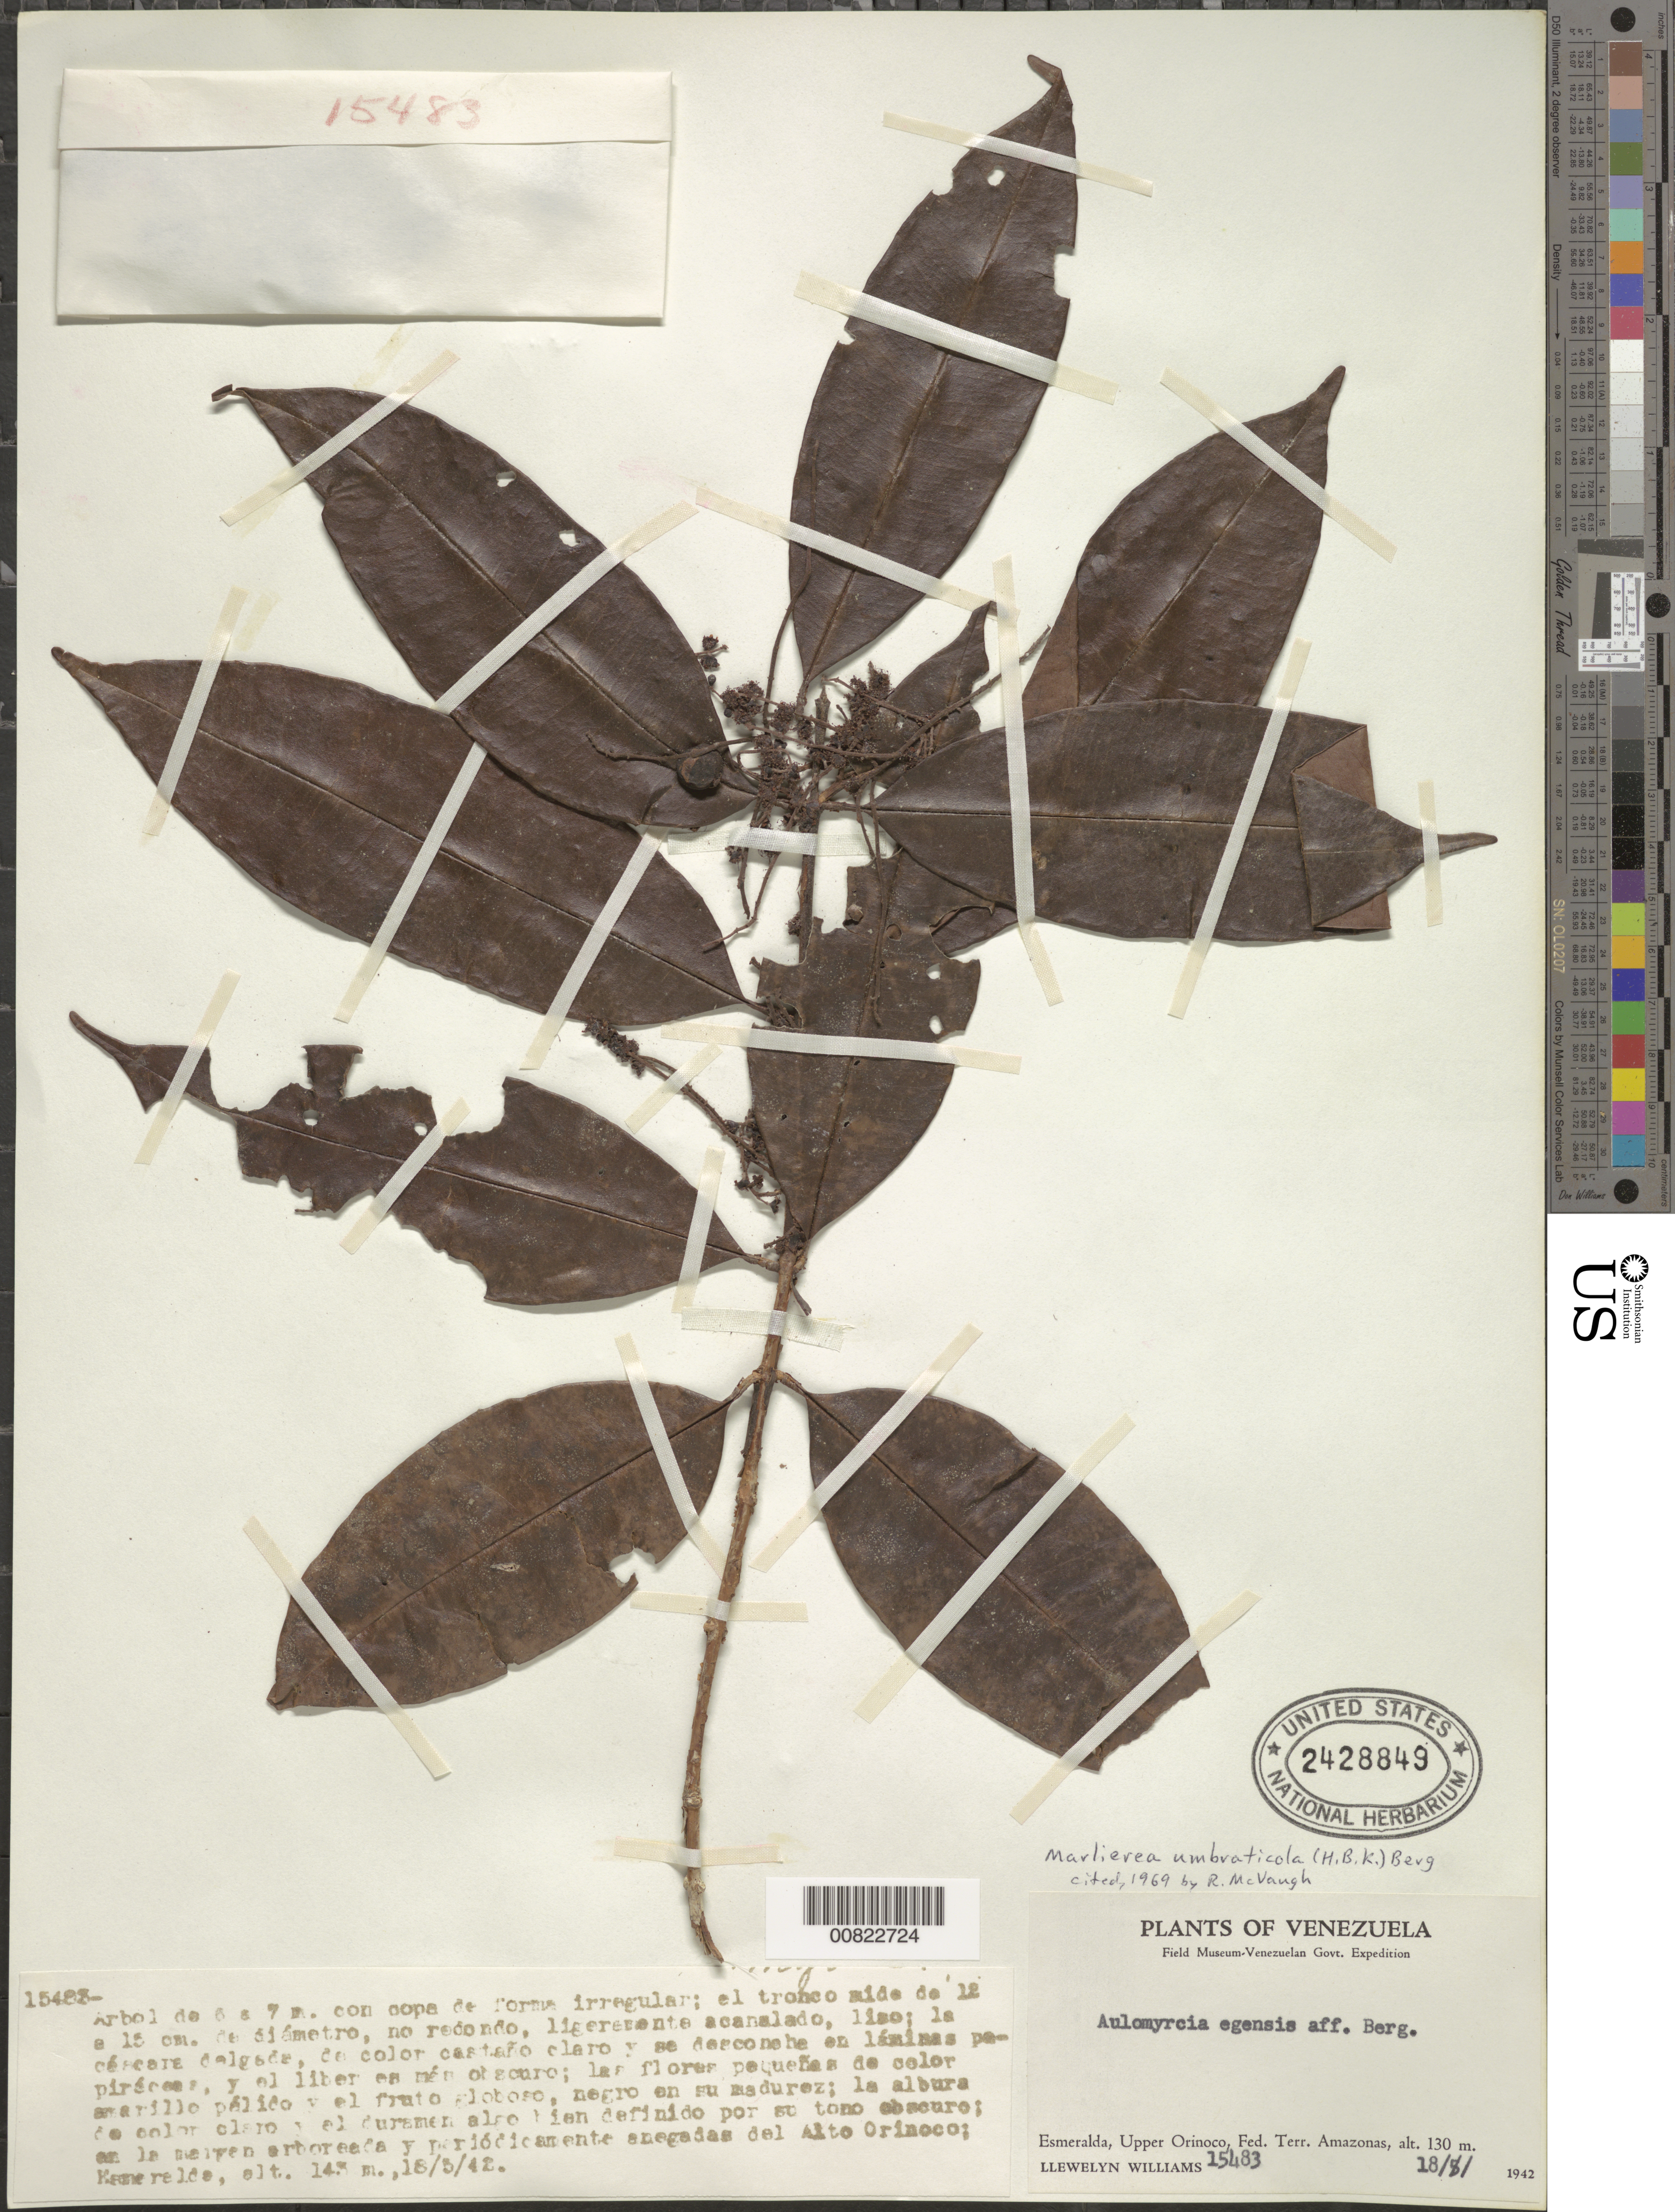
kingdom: Plantae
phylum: Tracheophyta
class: Magnoliopsida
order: Myrtales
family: Myrtaceae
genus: Myrcia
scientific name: Myrcia umbraticola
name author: (Kunth) E. Lucas & C.E. Wilson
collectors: Ll. Williams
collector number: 15483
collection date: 1942-05-18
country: Venezuela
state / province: Amazonas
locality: Esmeralda, Upper Orinoco, Fed. Terr. Amazonas.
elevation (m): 130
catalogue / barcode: US 2428849